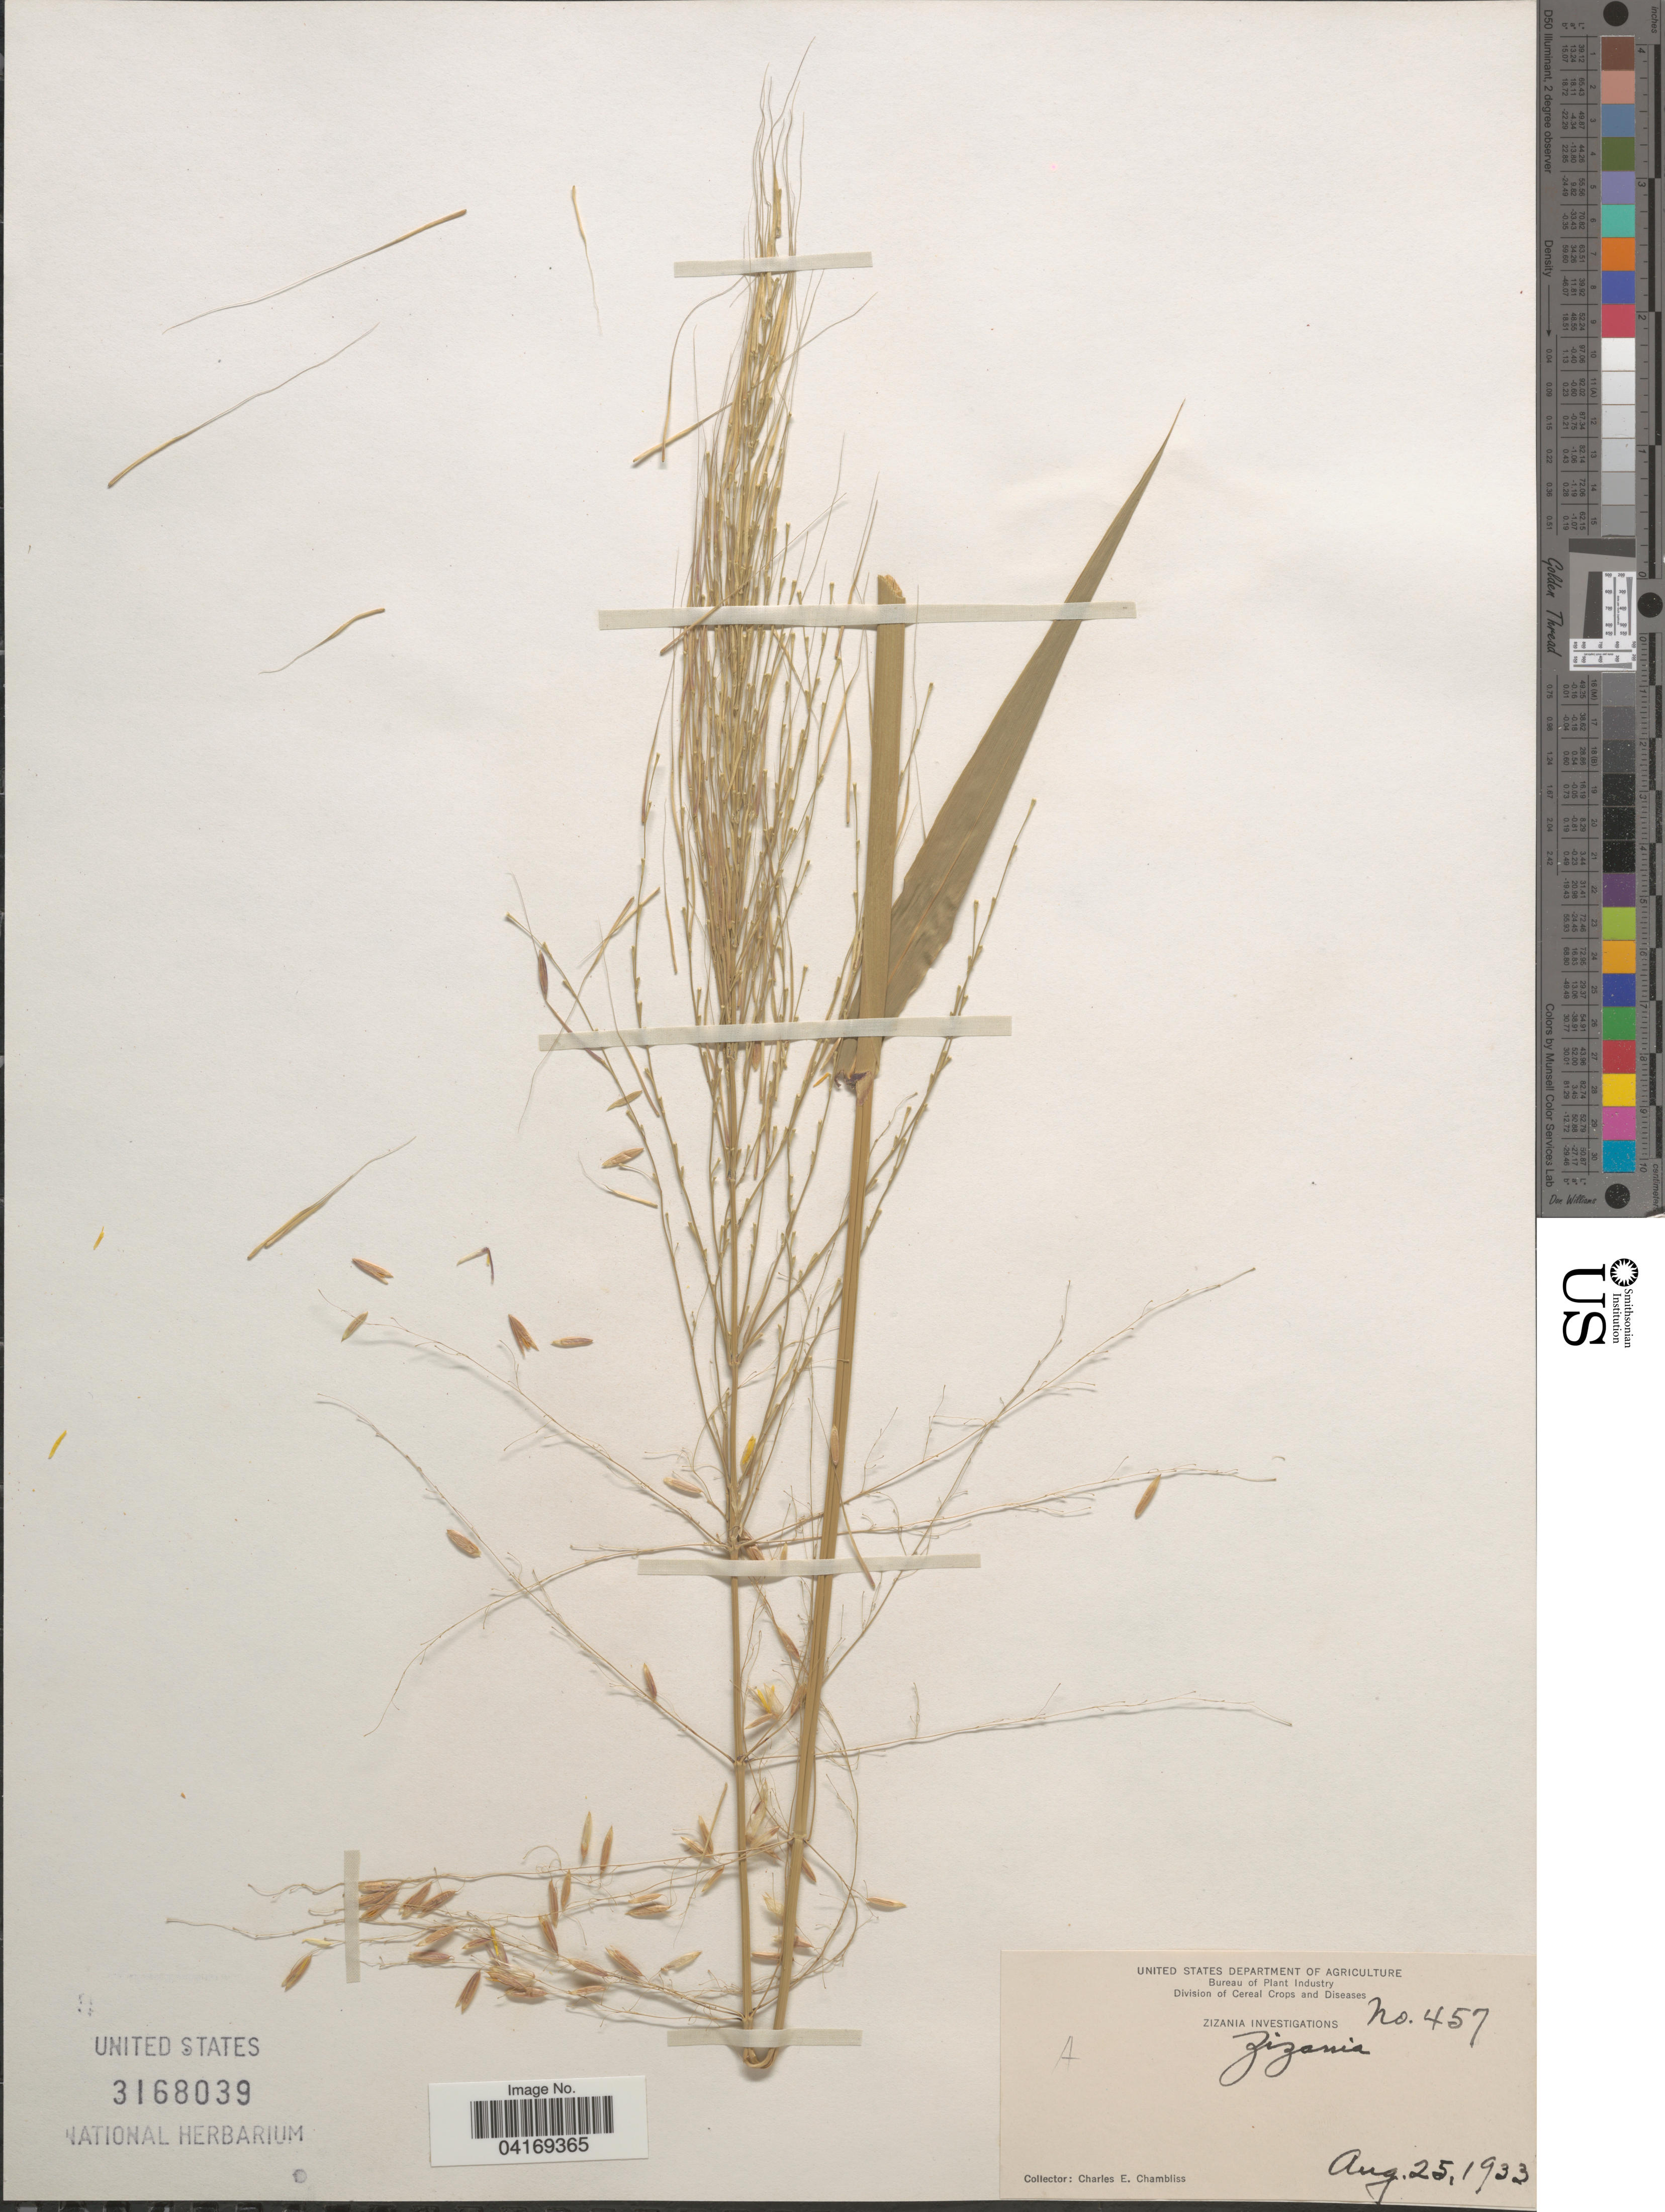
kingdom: Plantae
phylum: Tracheophyta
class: Liliopsida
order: Poales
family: Poaceae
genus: Zizania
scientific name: Zizania sp.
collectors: C. Chambliss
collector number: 457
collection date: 1933-08-25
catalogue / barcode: US 3168039